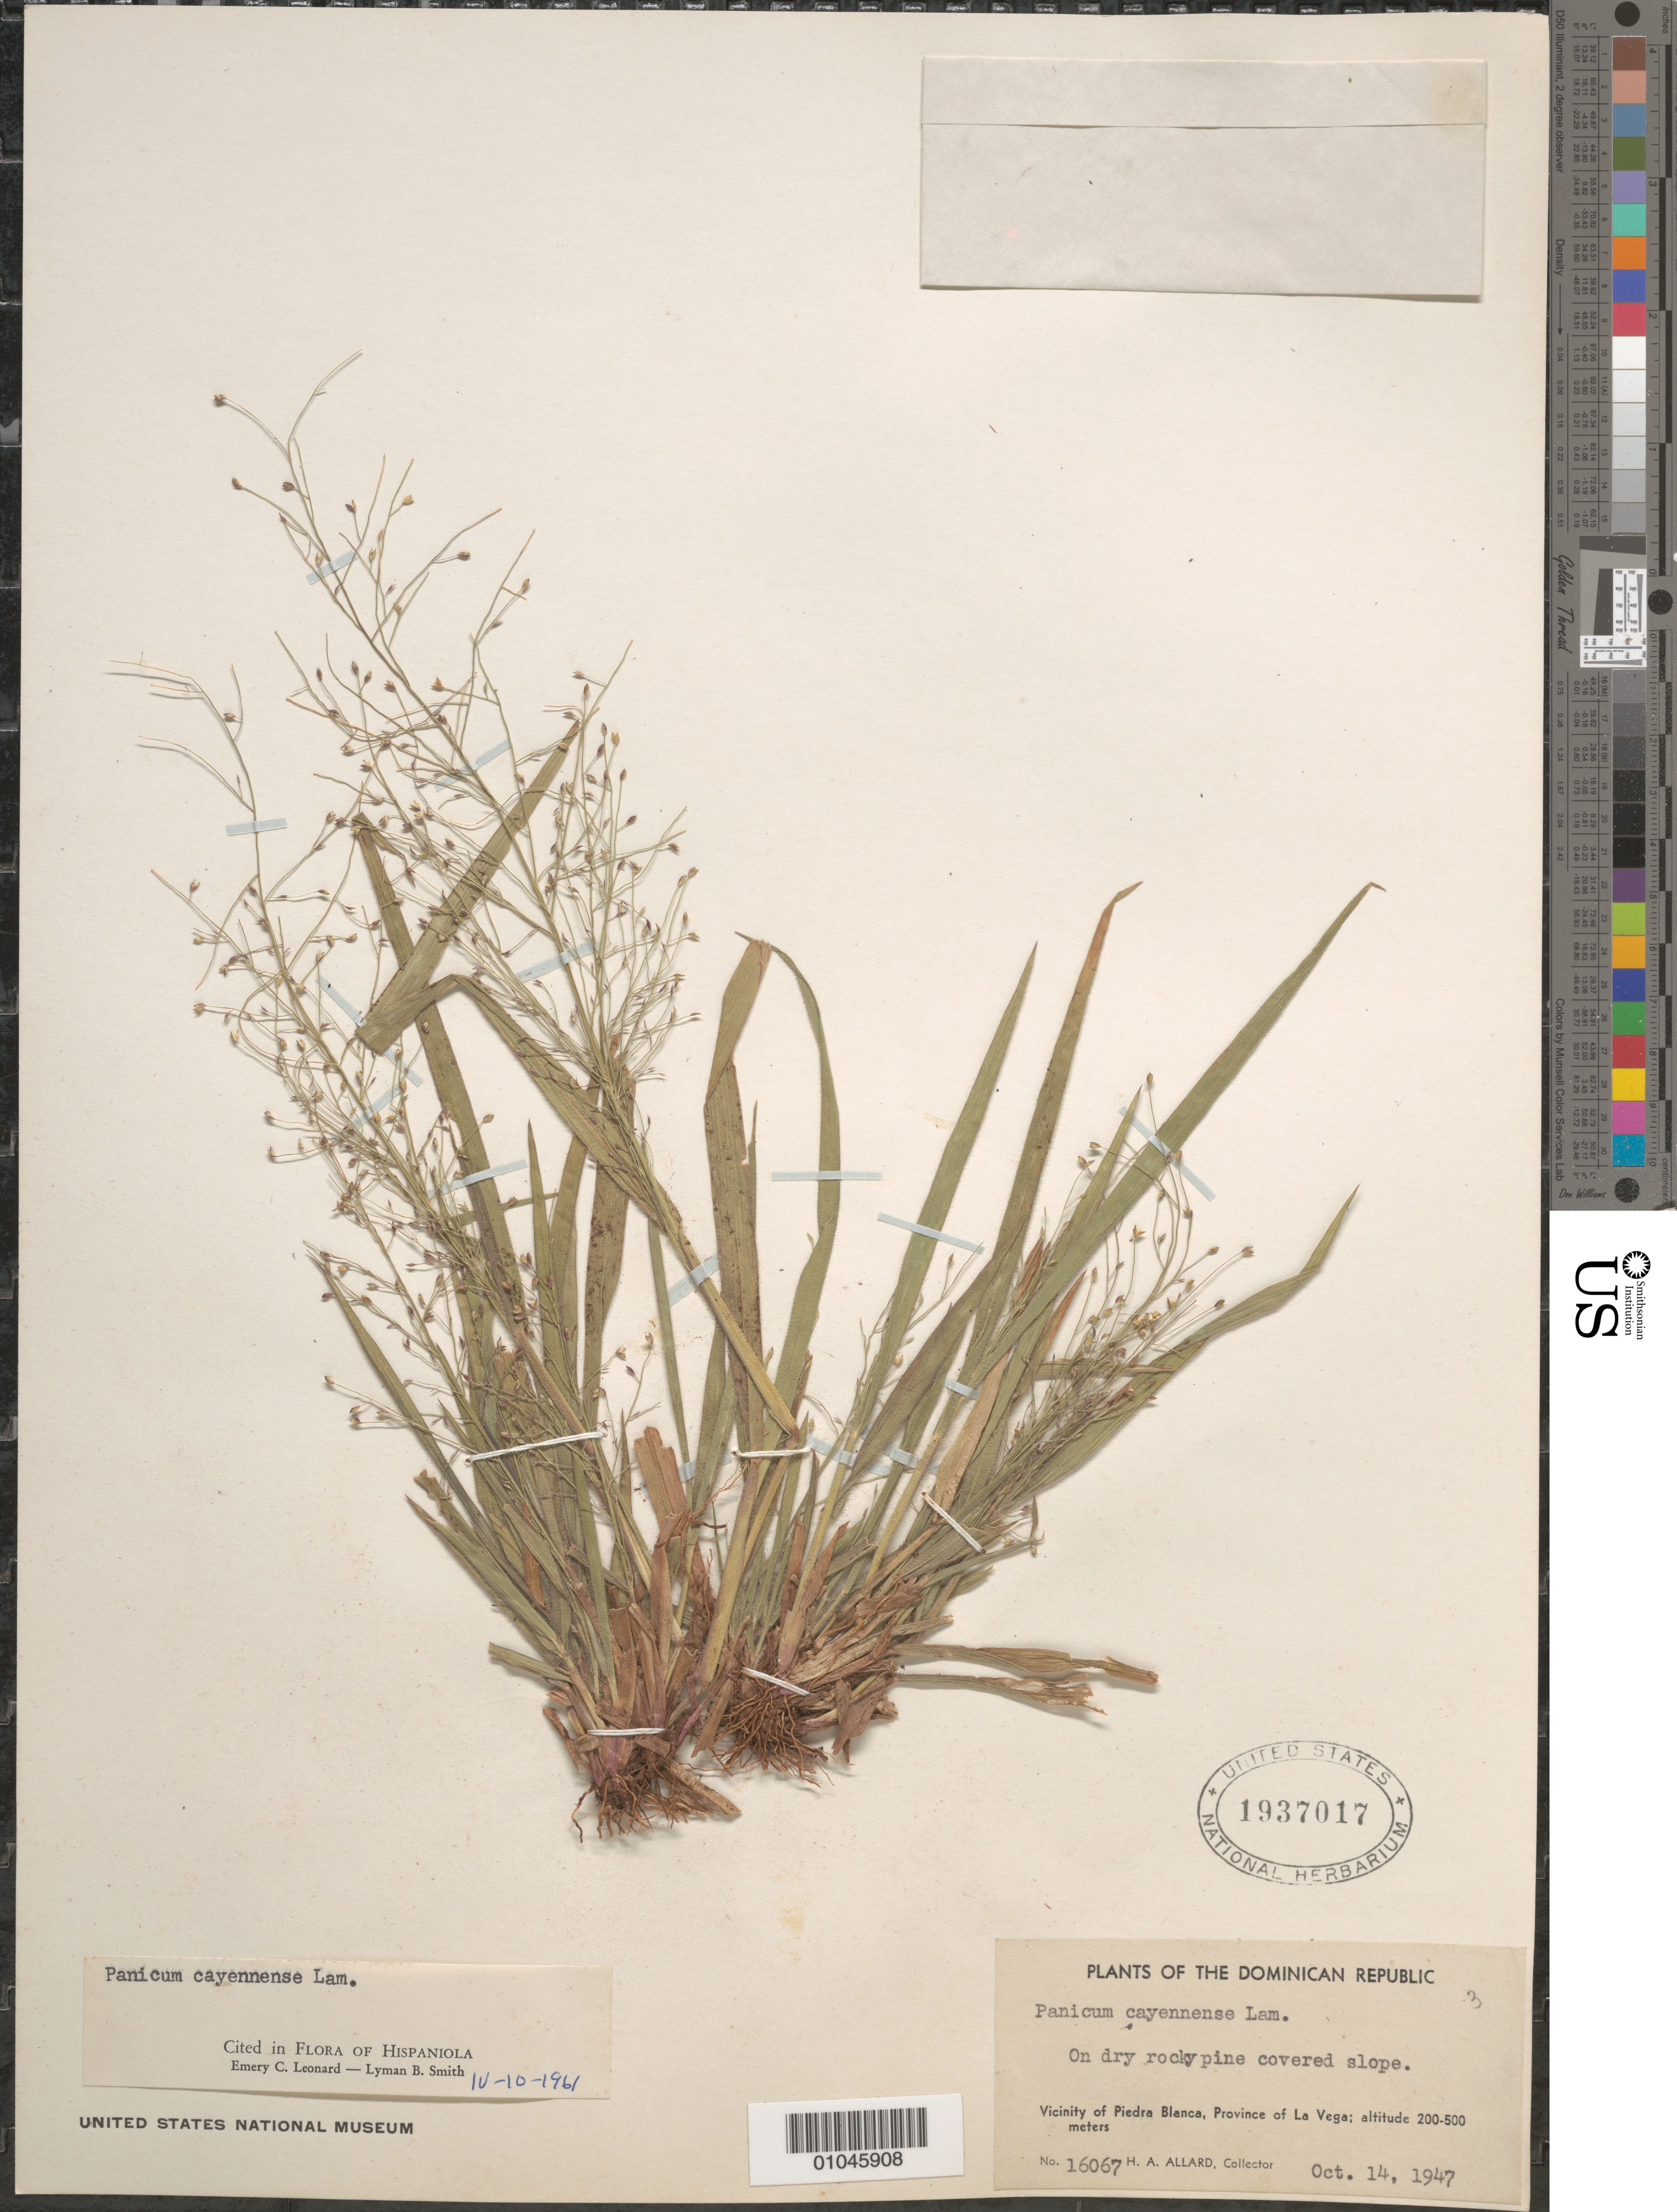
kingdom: Plantae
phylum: Tracheophyta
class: Liliopsida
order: Poales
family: Poaceae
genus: Panicum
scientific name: Panicum cayennense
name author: Lam.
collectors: H. A. Allard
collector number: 16067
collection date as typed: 14 Oct 1947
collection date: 1947-10-14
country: Dominican Republic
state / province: La Vega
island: Hispaniola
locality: On dry rocky pine covered slope. Vicinity of Piedra Blanca, Prov of La Vega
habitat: on dry rocky pine covered slope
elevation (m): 200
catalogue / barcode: US 1937017